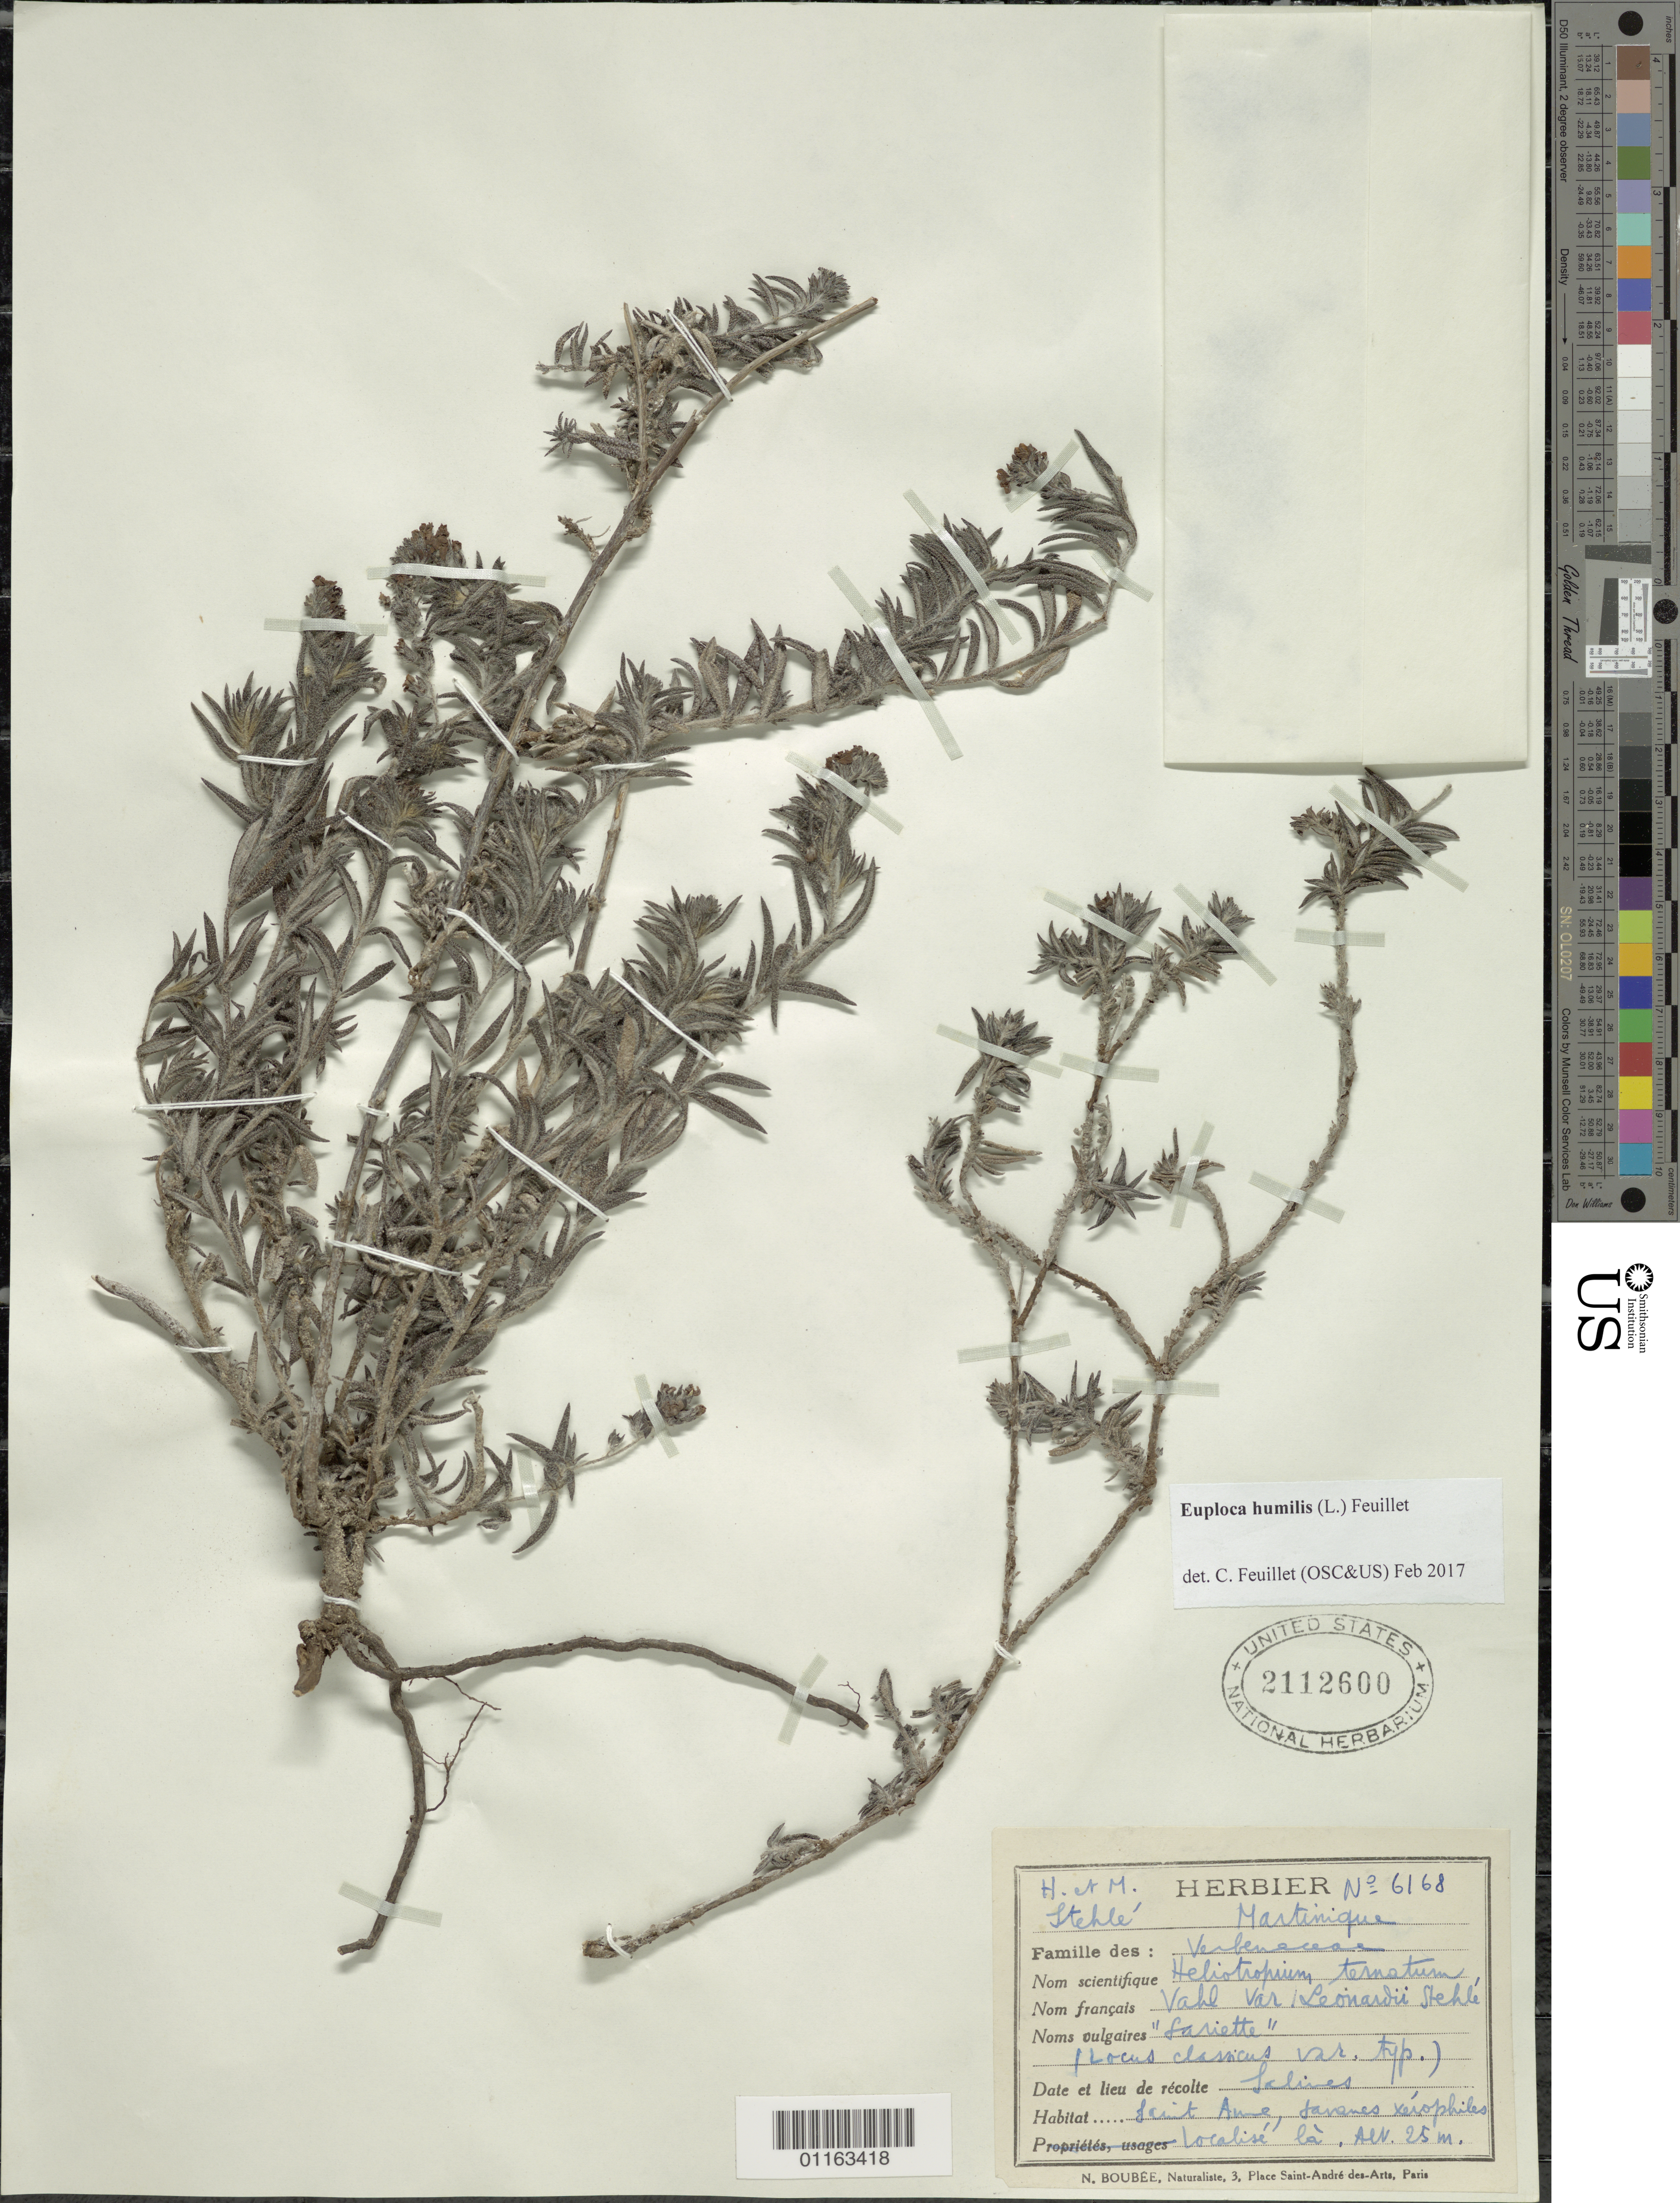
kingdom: Plantae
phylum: Tracheophyta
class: Magnoliopsida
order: Boraginales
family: Heliotropiaceae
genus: Euploca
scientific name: Euploca humilis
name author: (L.) Feuillet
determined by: Feuillet, C.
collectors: H. Stehlé & M. Stehlé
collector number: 6168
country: Martinique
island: Martinique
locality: Saint Anne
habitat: Savanes xérophiles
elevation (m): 25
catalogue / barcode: US 2112600